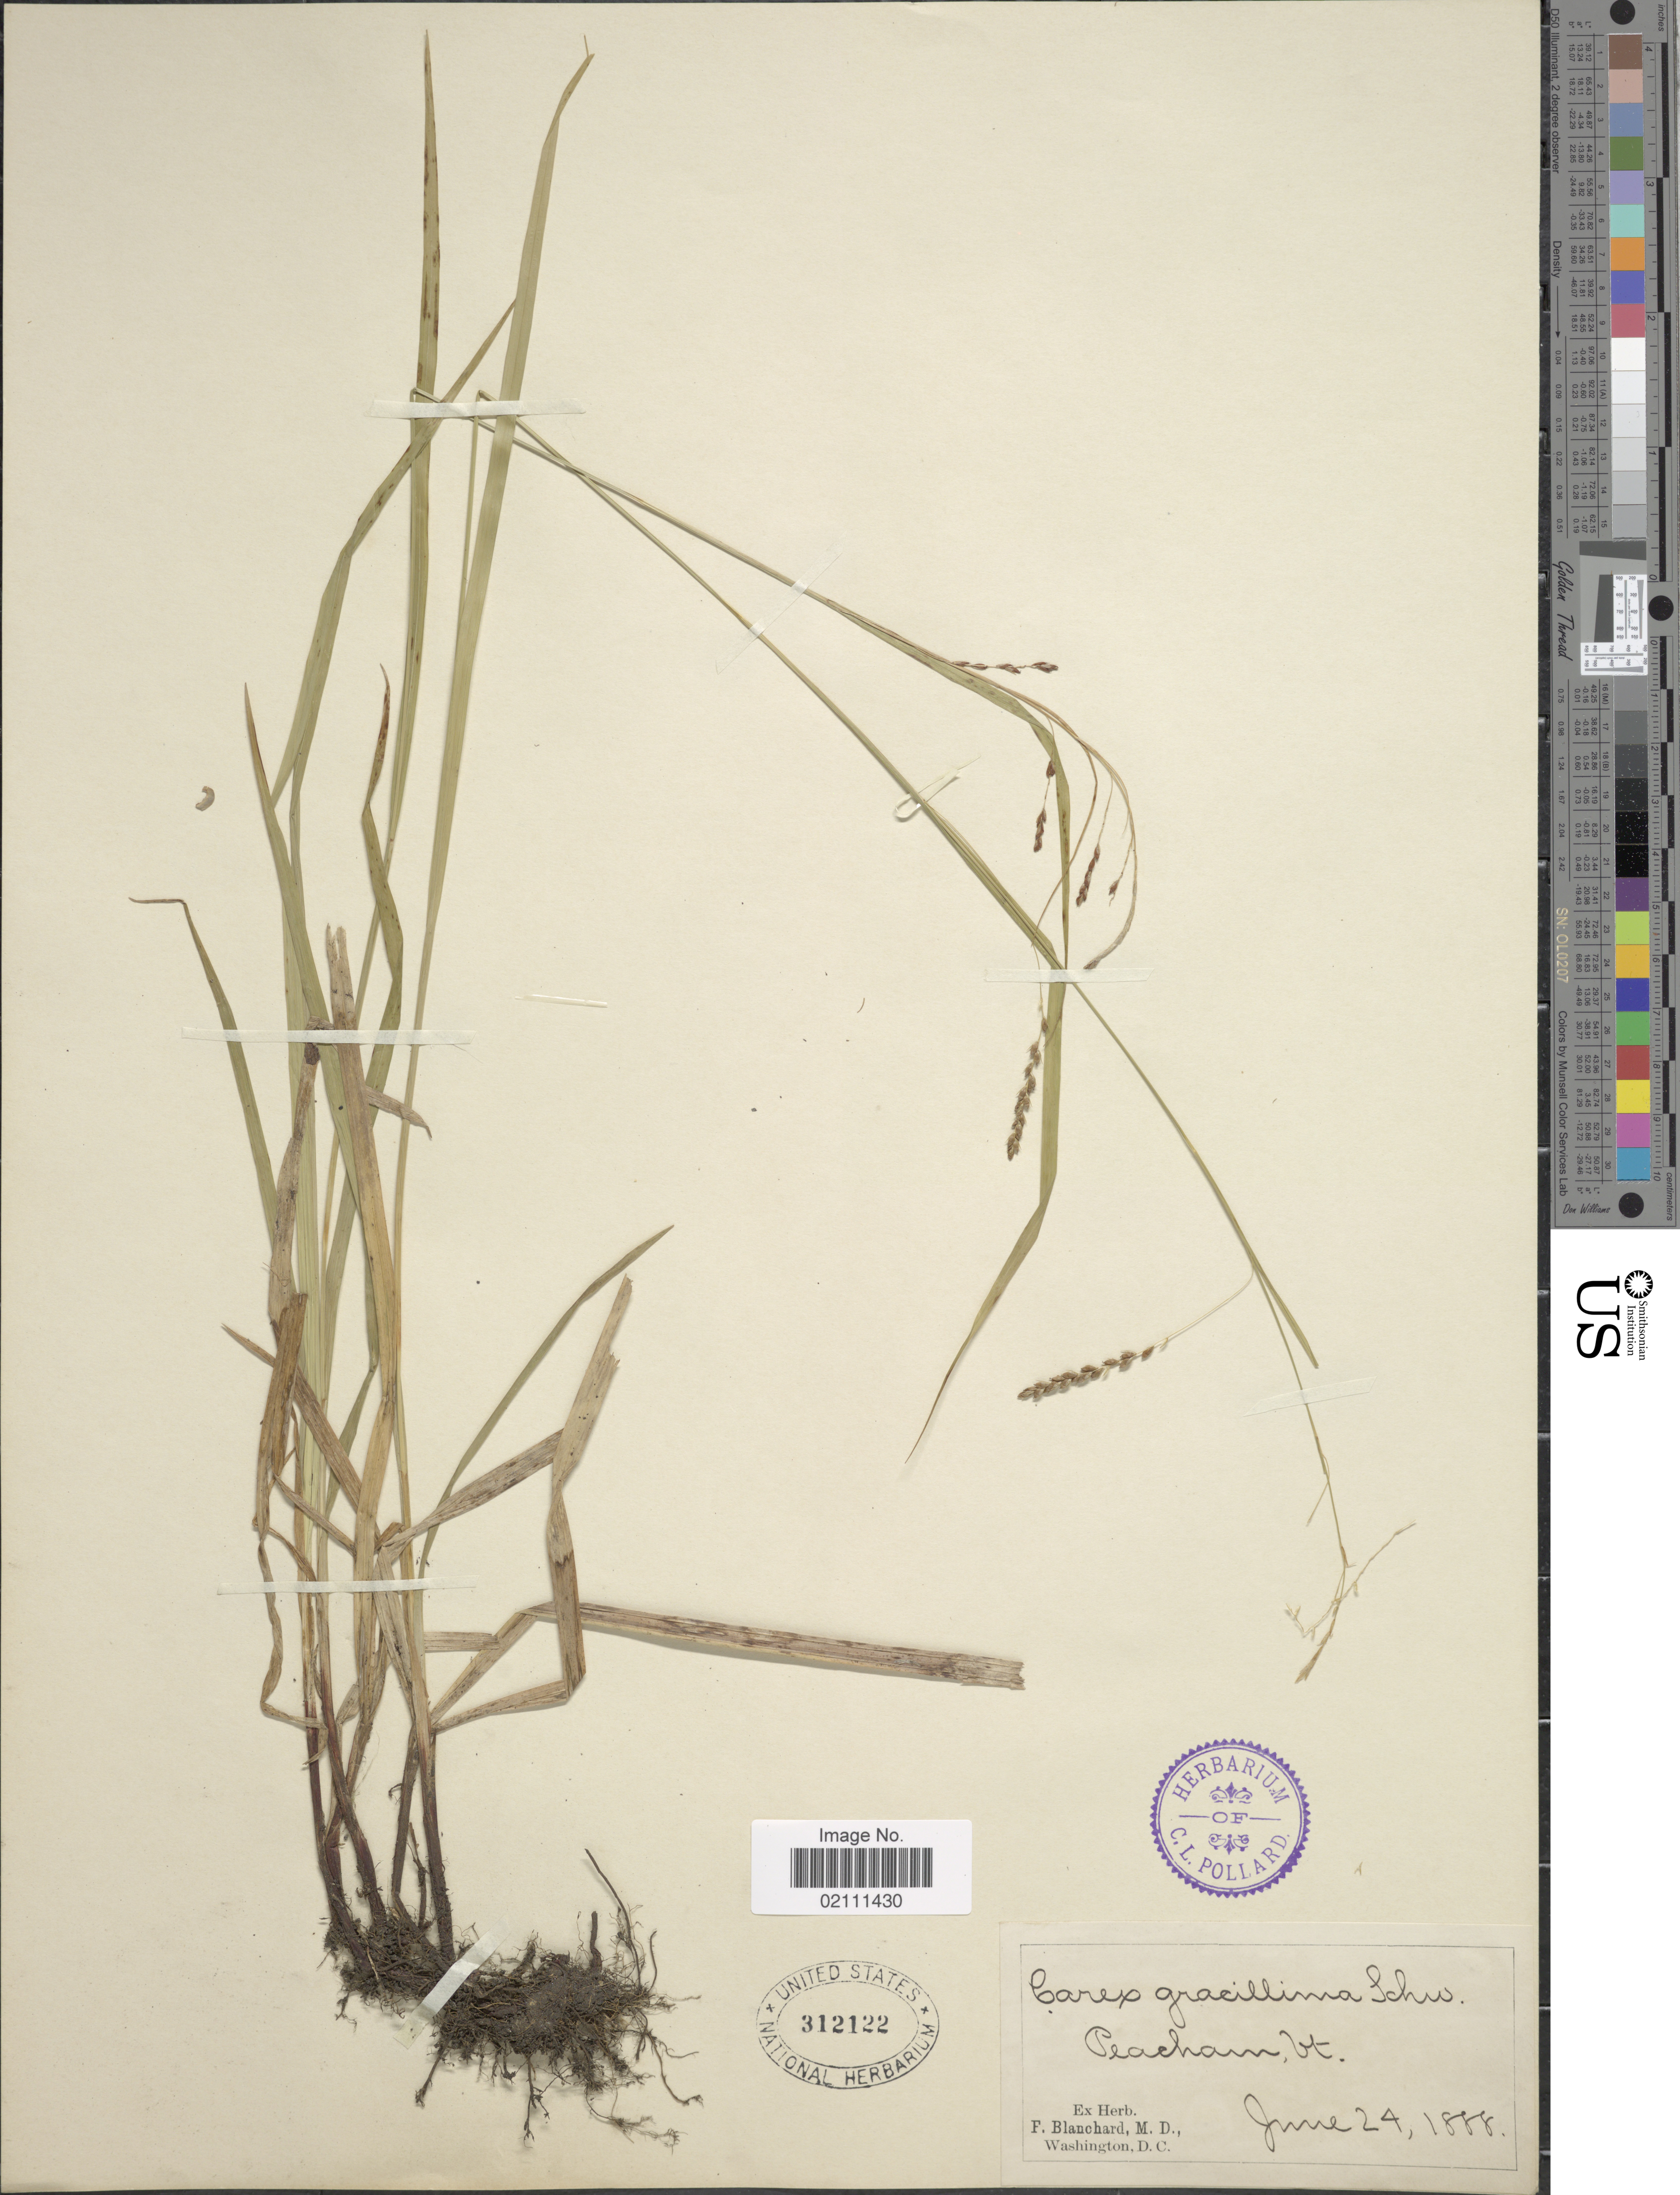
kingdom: Plantae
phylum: Tracheophyta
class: Liliopsida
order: Poales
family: Cyperaceae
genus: Carex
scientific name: Carex gracillima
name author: Schwein.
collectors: ex herb. F. Blanchard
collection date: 1888-06-24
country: United States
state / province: Vermont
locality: Peacham.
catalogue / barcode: US 312122